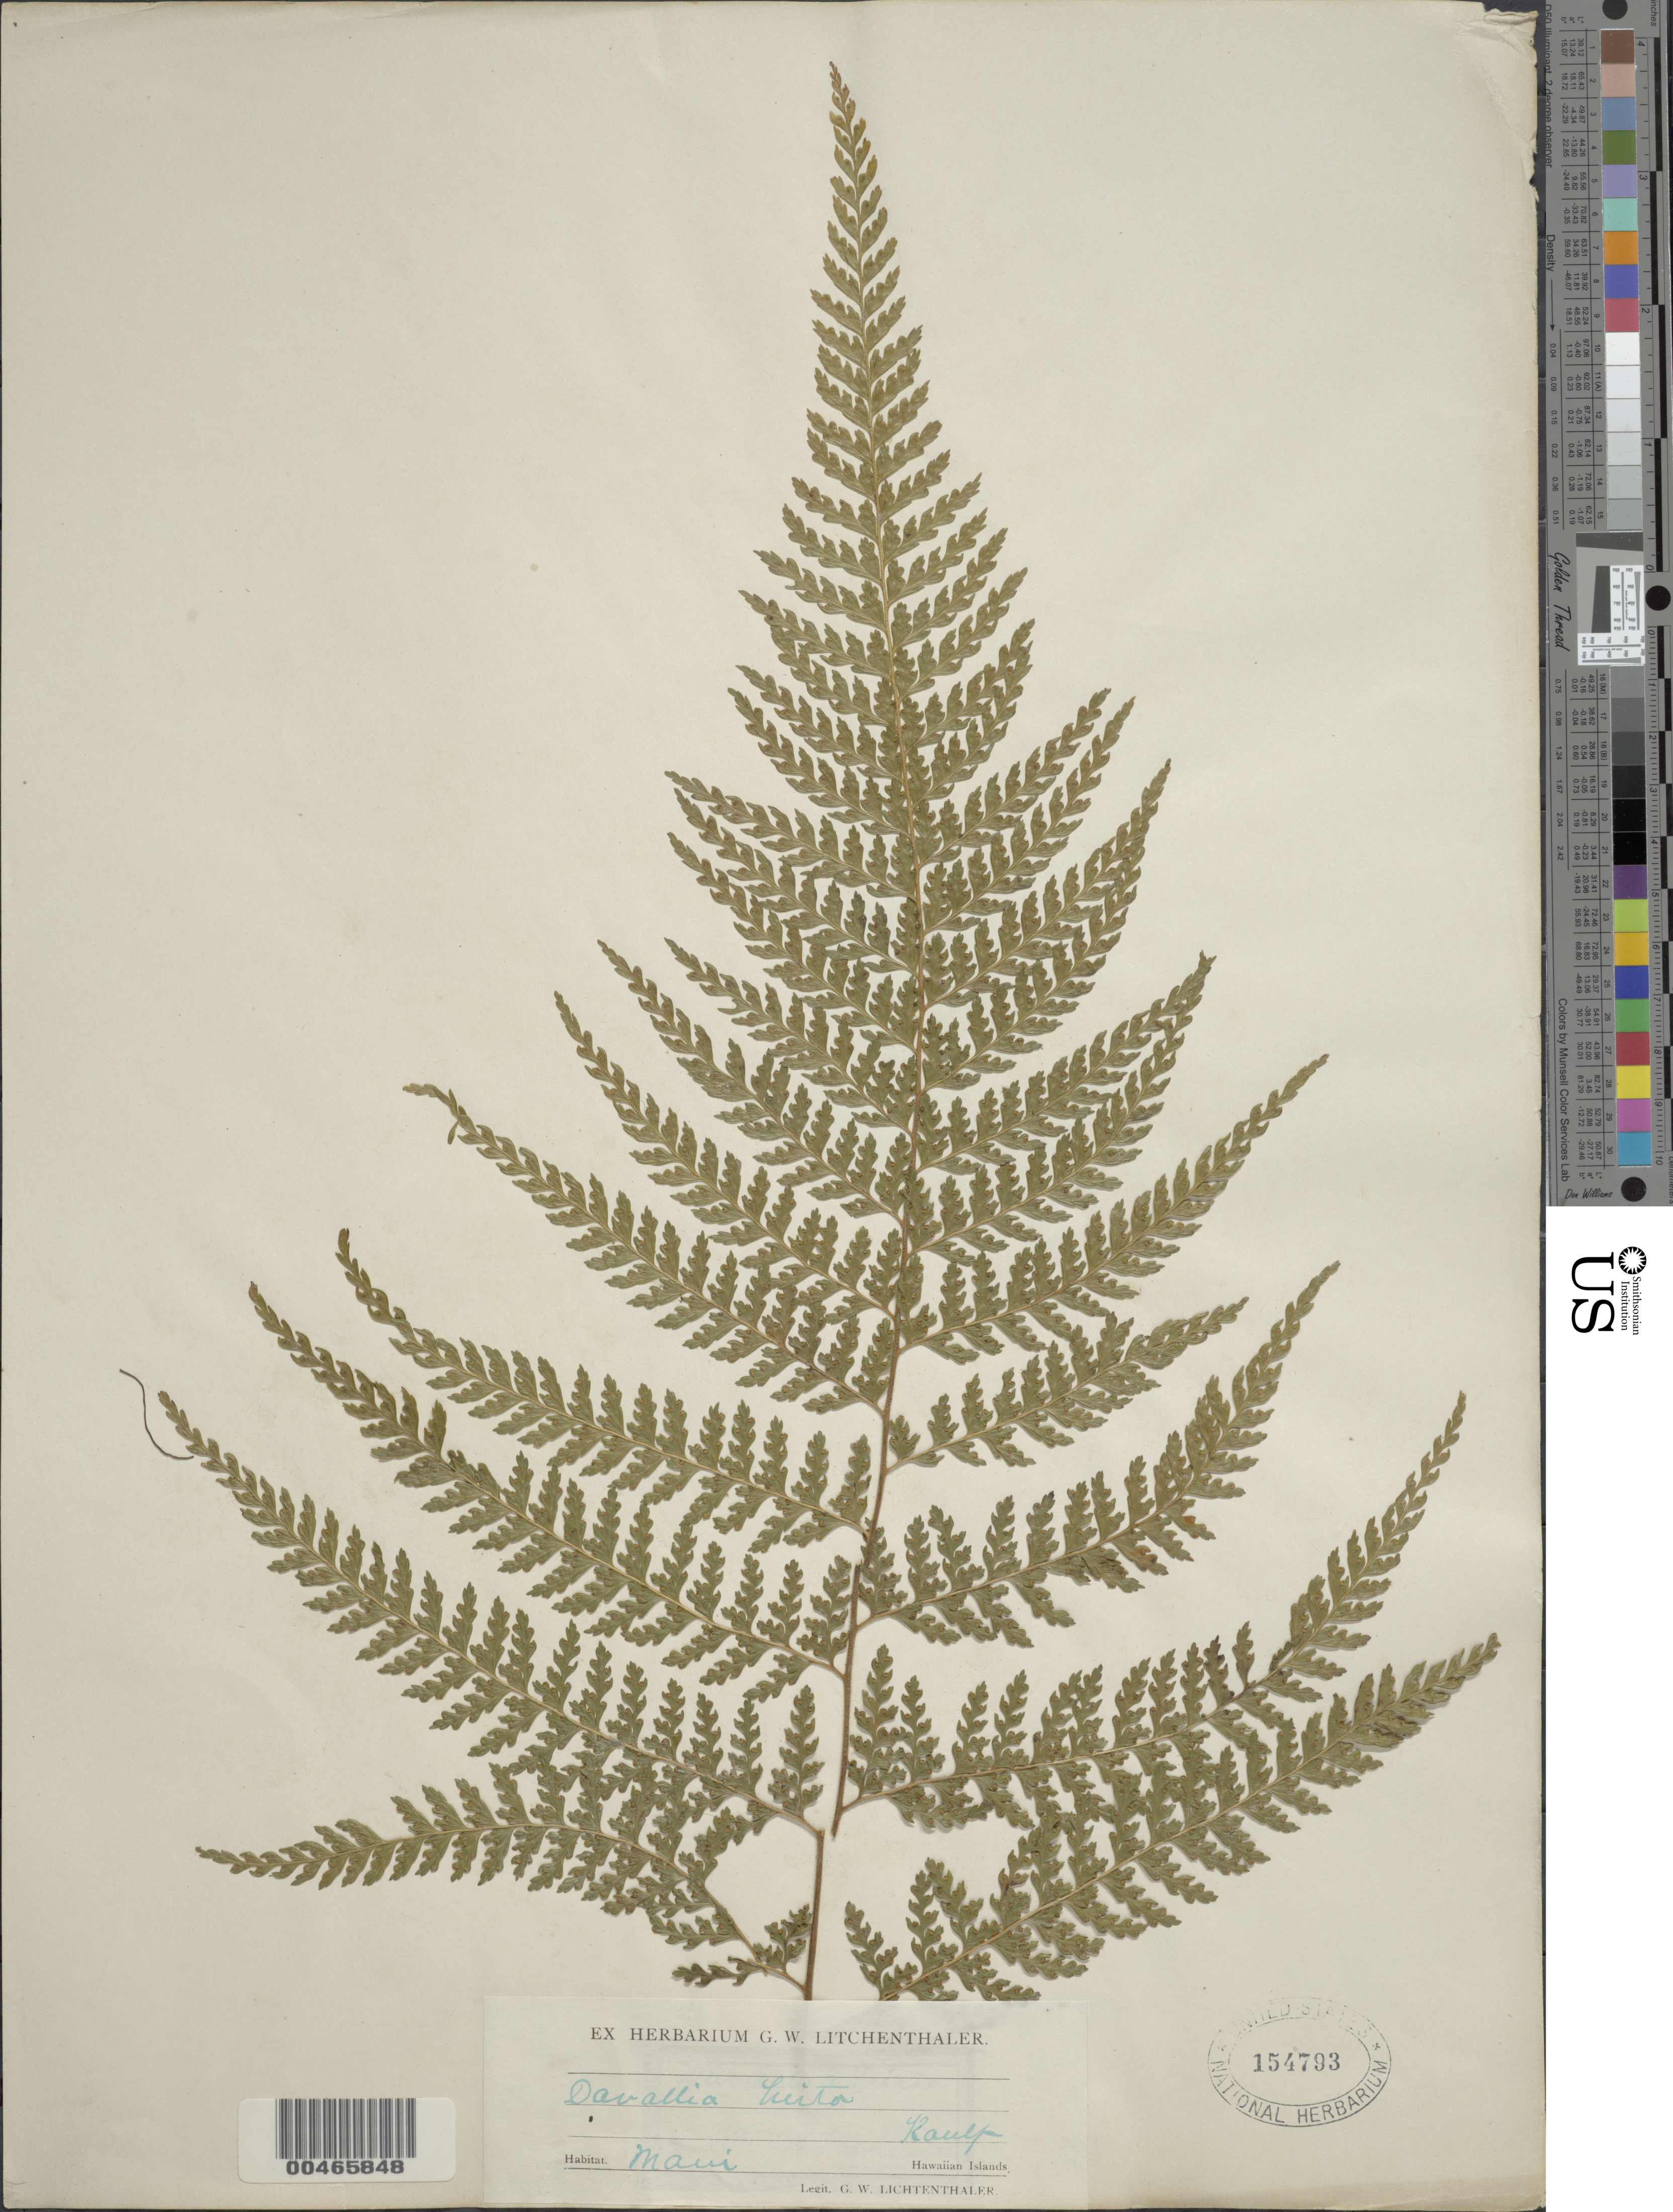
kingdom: Plantae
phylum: Tracheophyta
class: Polypodiopsida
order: Polypodiales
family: Dennstaedtiaceae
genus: Microlepia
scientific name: Microlepia strigosa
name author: (Thunb.) J. Presl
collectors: G. Lichtenthaler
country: United States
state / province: Hawaii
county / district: Kauai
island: Kaua'i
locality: Hawaiian Islands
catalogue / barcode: US 154793